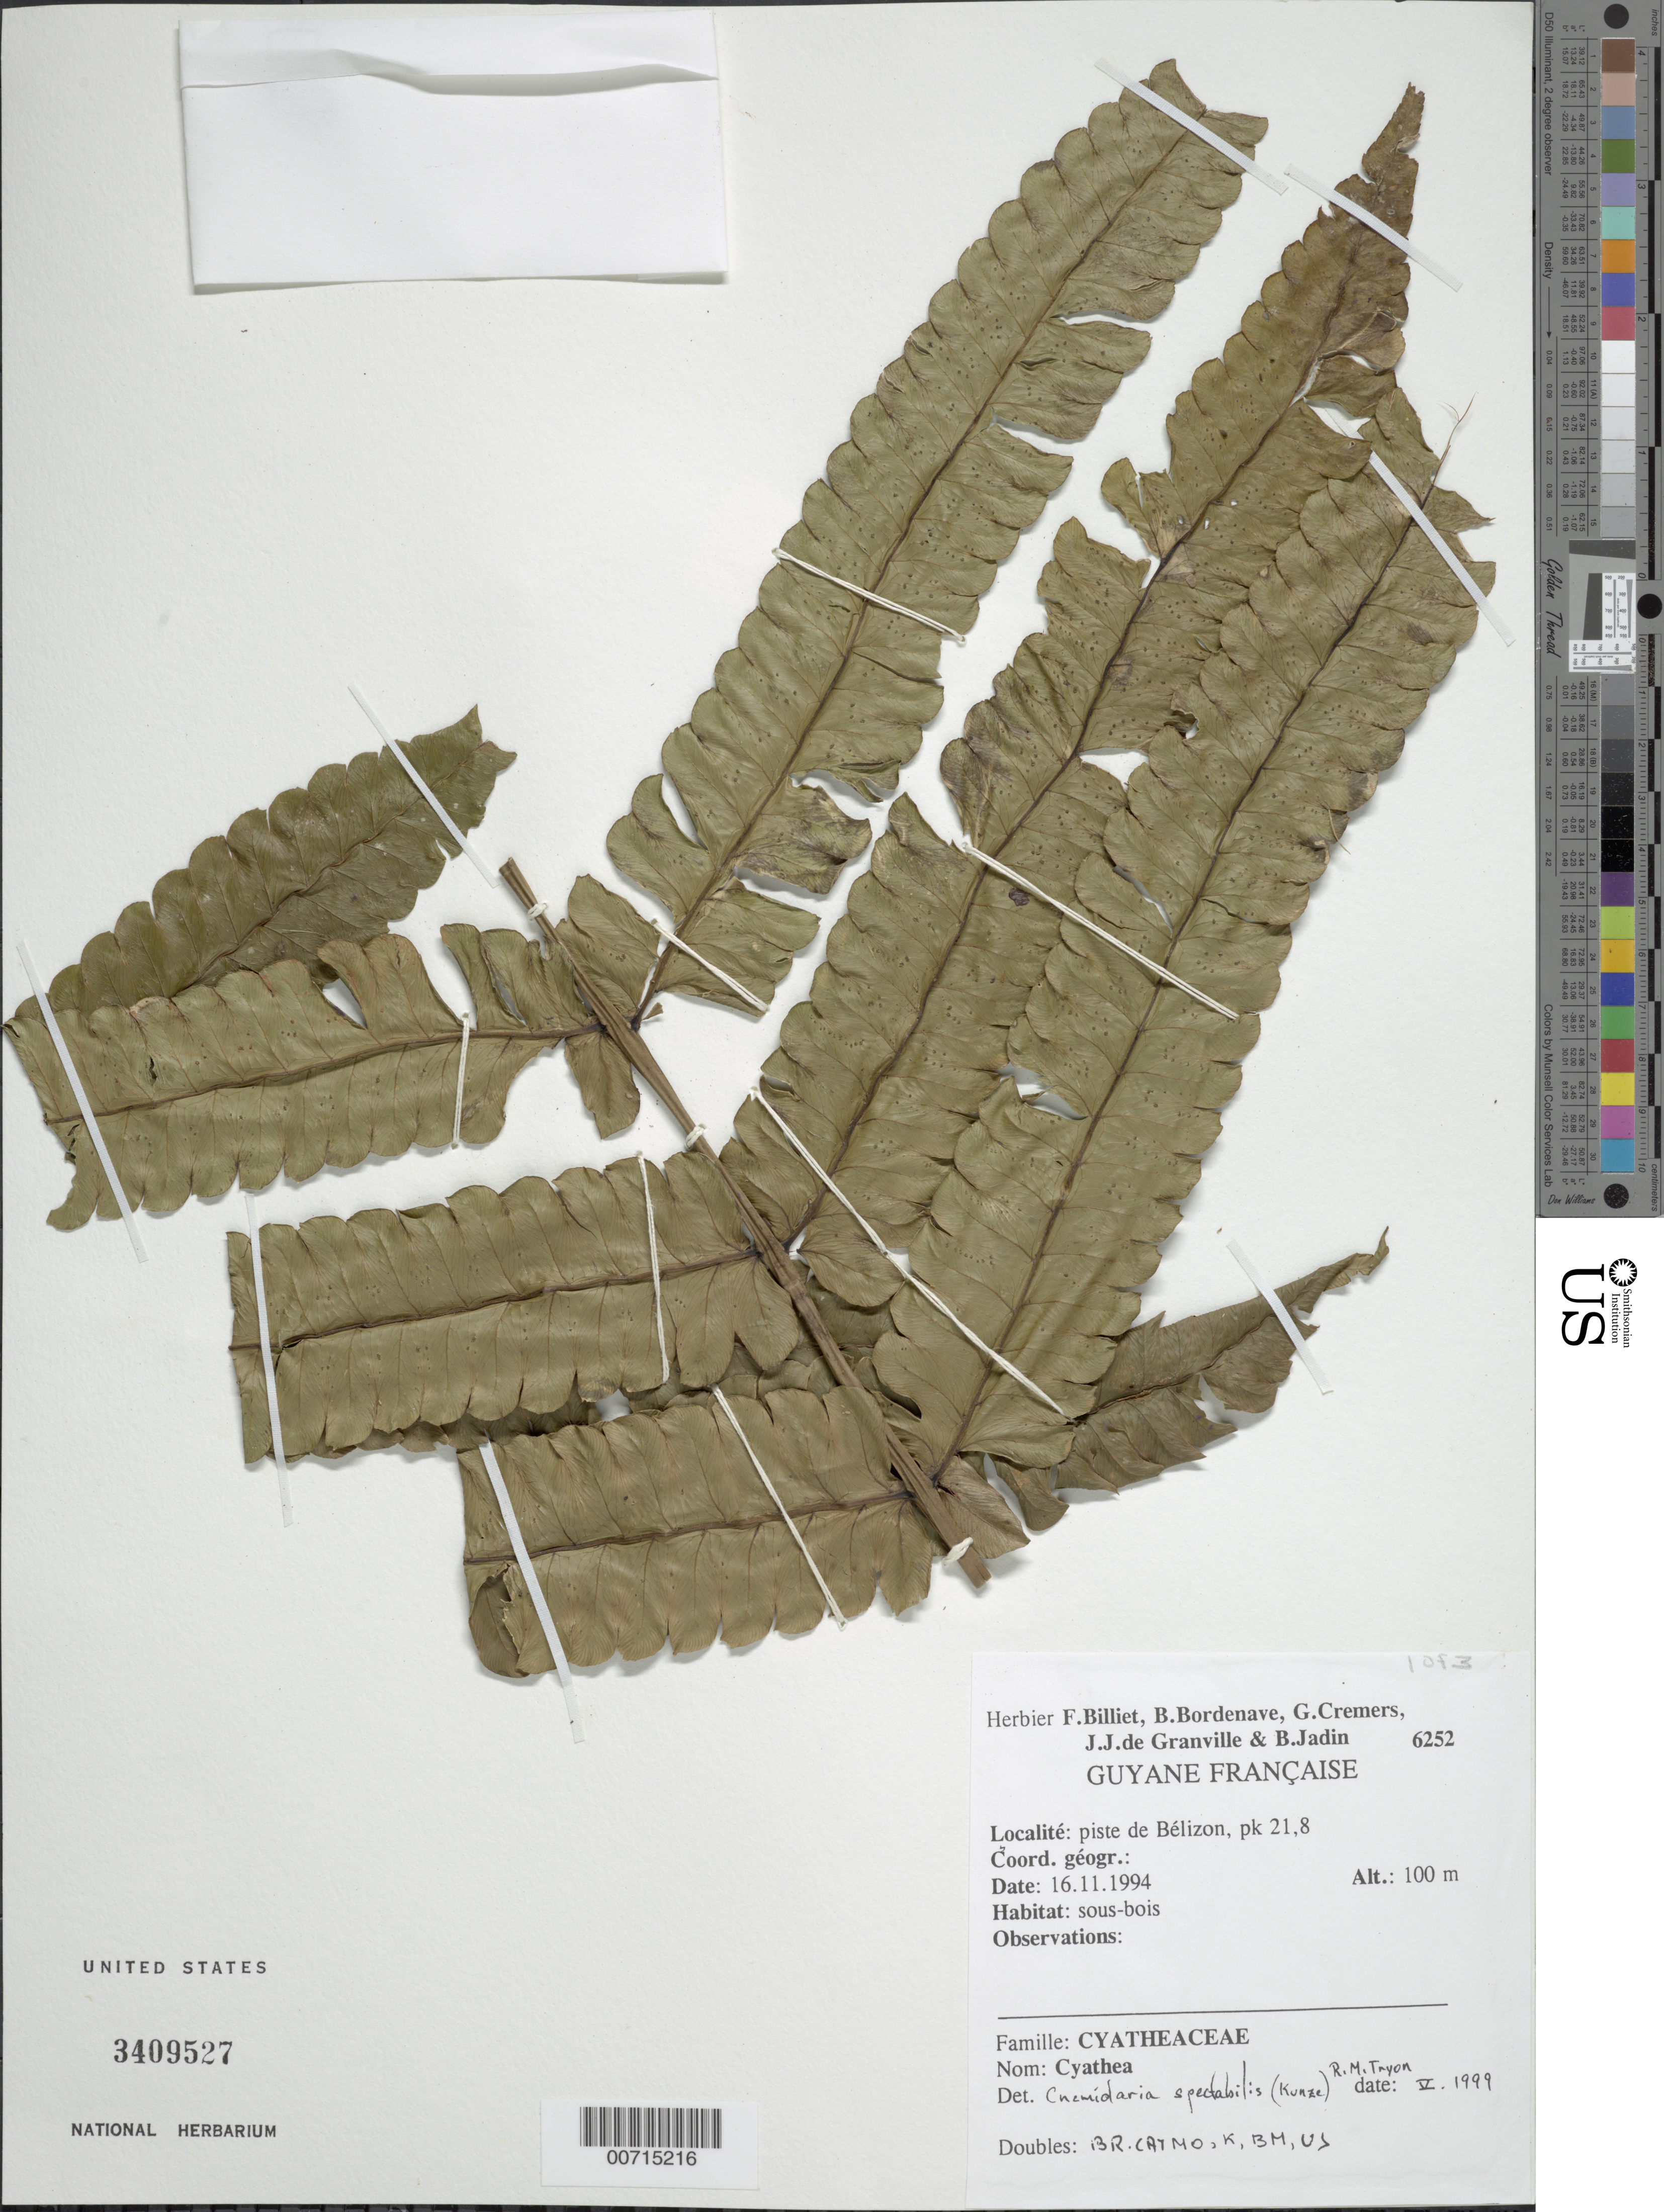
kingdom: Plantae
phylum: Tracheophyta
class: Polypodiopsida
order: Cyatheales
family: Cyatheaceae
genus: Cyathea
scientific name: Cyathea spectabilis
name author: (Kunze) Domin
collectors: F. Billiet, G. Cremers, B. Bordenave, J.-J. de Granville & B. Jadin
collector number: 6252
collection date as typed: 16-Nov-94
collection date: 1994-11-16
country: French Guiana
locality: Piste de Bélizon, pk 21.8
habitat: Sous bois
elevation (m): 100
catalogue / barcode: US 3409527